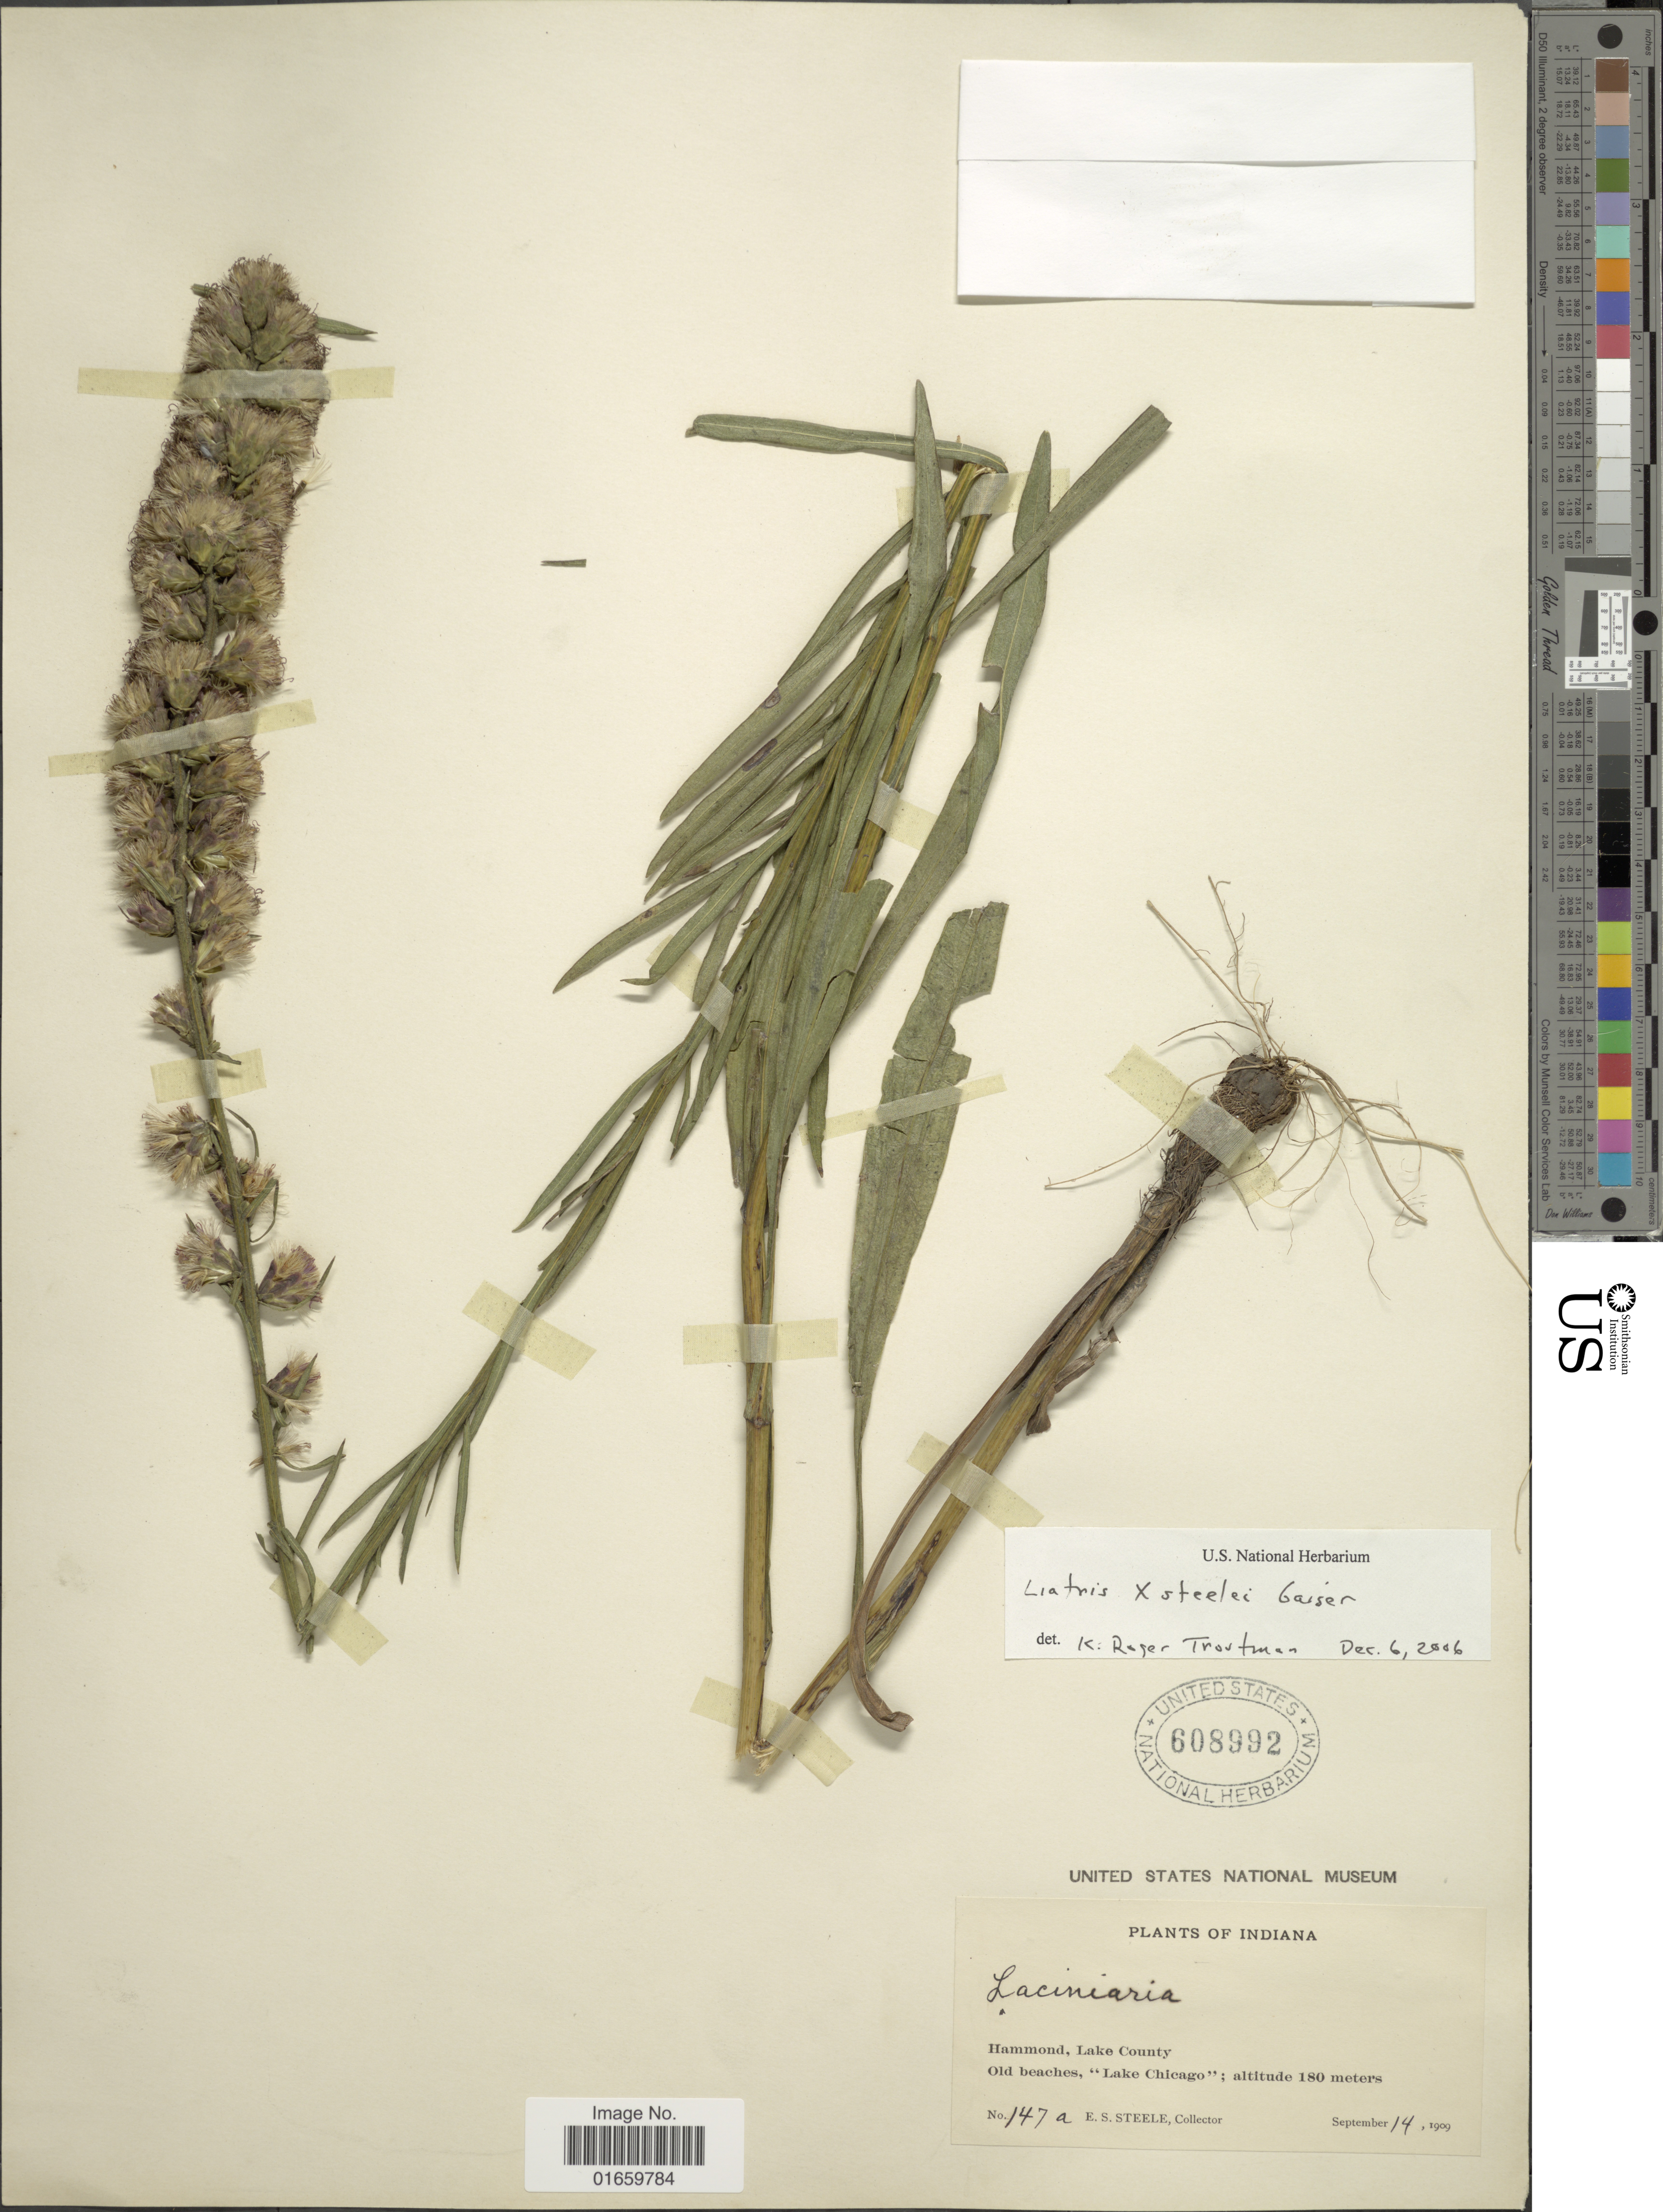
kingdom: Plantae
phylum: Tracheophyta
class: Magnoliopsida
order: Asterales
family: Asteraceae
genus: Liatris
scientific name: Liatris x steelei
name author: Gaiser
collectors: E. Steele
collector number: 147a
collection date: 1909-09-14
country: United States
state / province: Indiana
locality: Hammond, Lake County, Old Beaches, "Lake Chicago"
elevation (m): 180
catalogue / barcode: US 608992